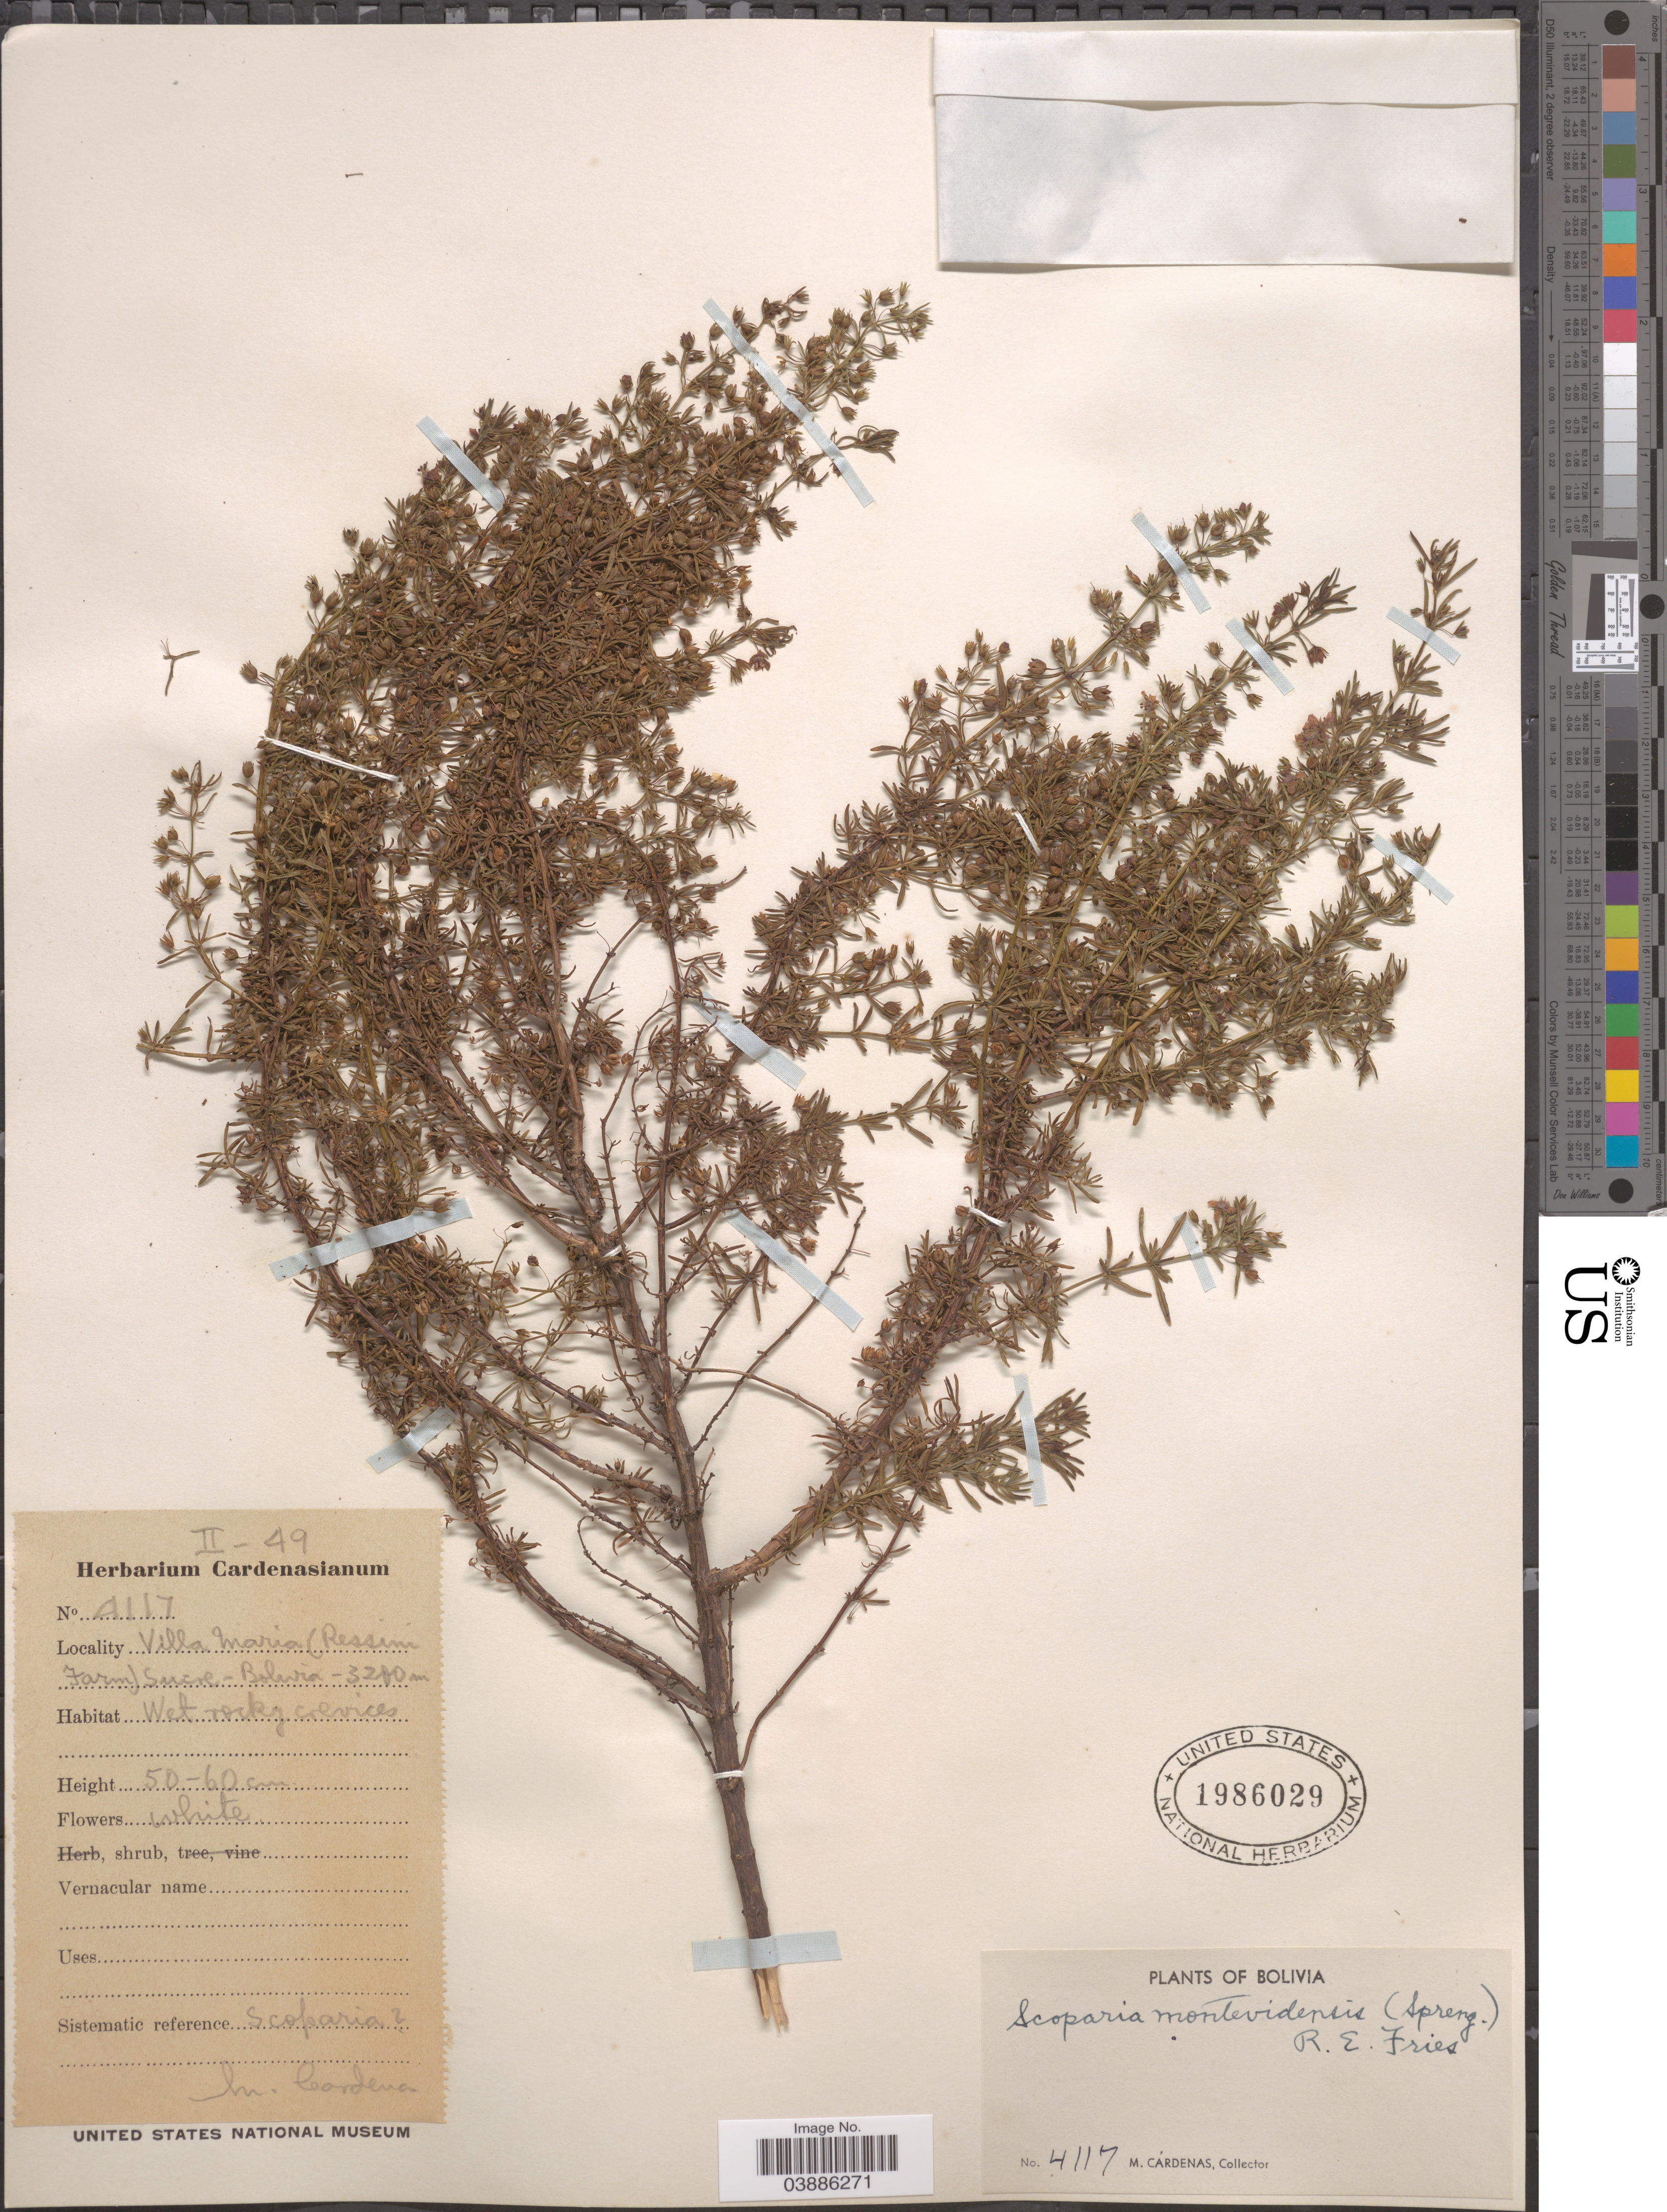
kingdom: Plantae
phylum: Tracheophyta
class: Magnoliopsida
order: Lamiales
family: Plantaginaceae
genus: Scoparia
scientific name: Scoparia montevidensis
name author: (Spreng.) R.E. Fr.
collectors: M. Cárdenas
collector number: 4117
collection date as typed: Transcribed d/m/y: /2/49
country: Bolivia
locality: Villa Maria (Ressini Farm).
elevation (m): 3200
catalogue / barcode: US 1986029